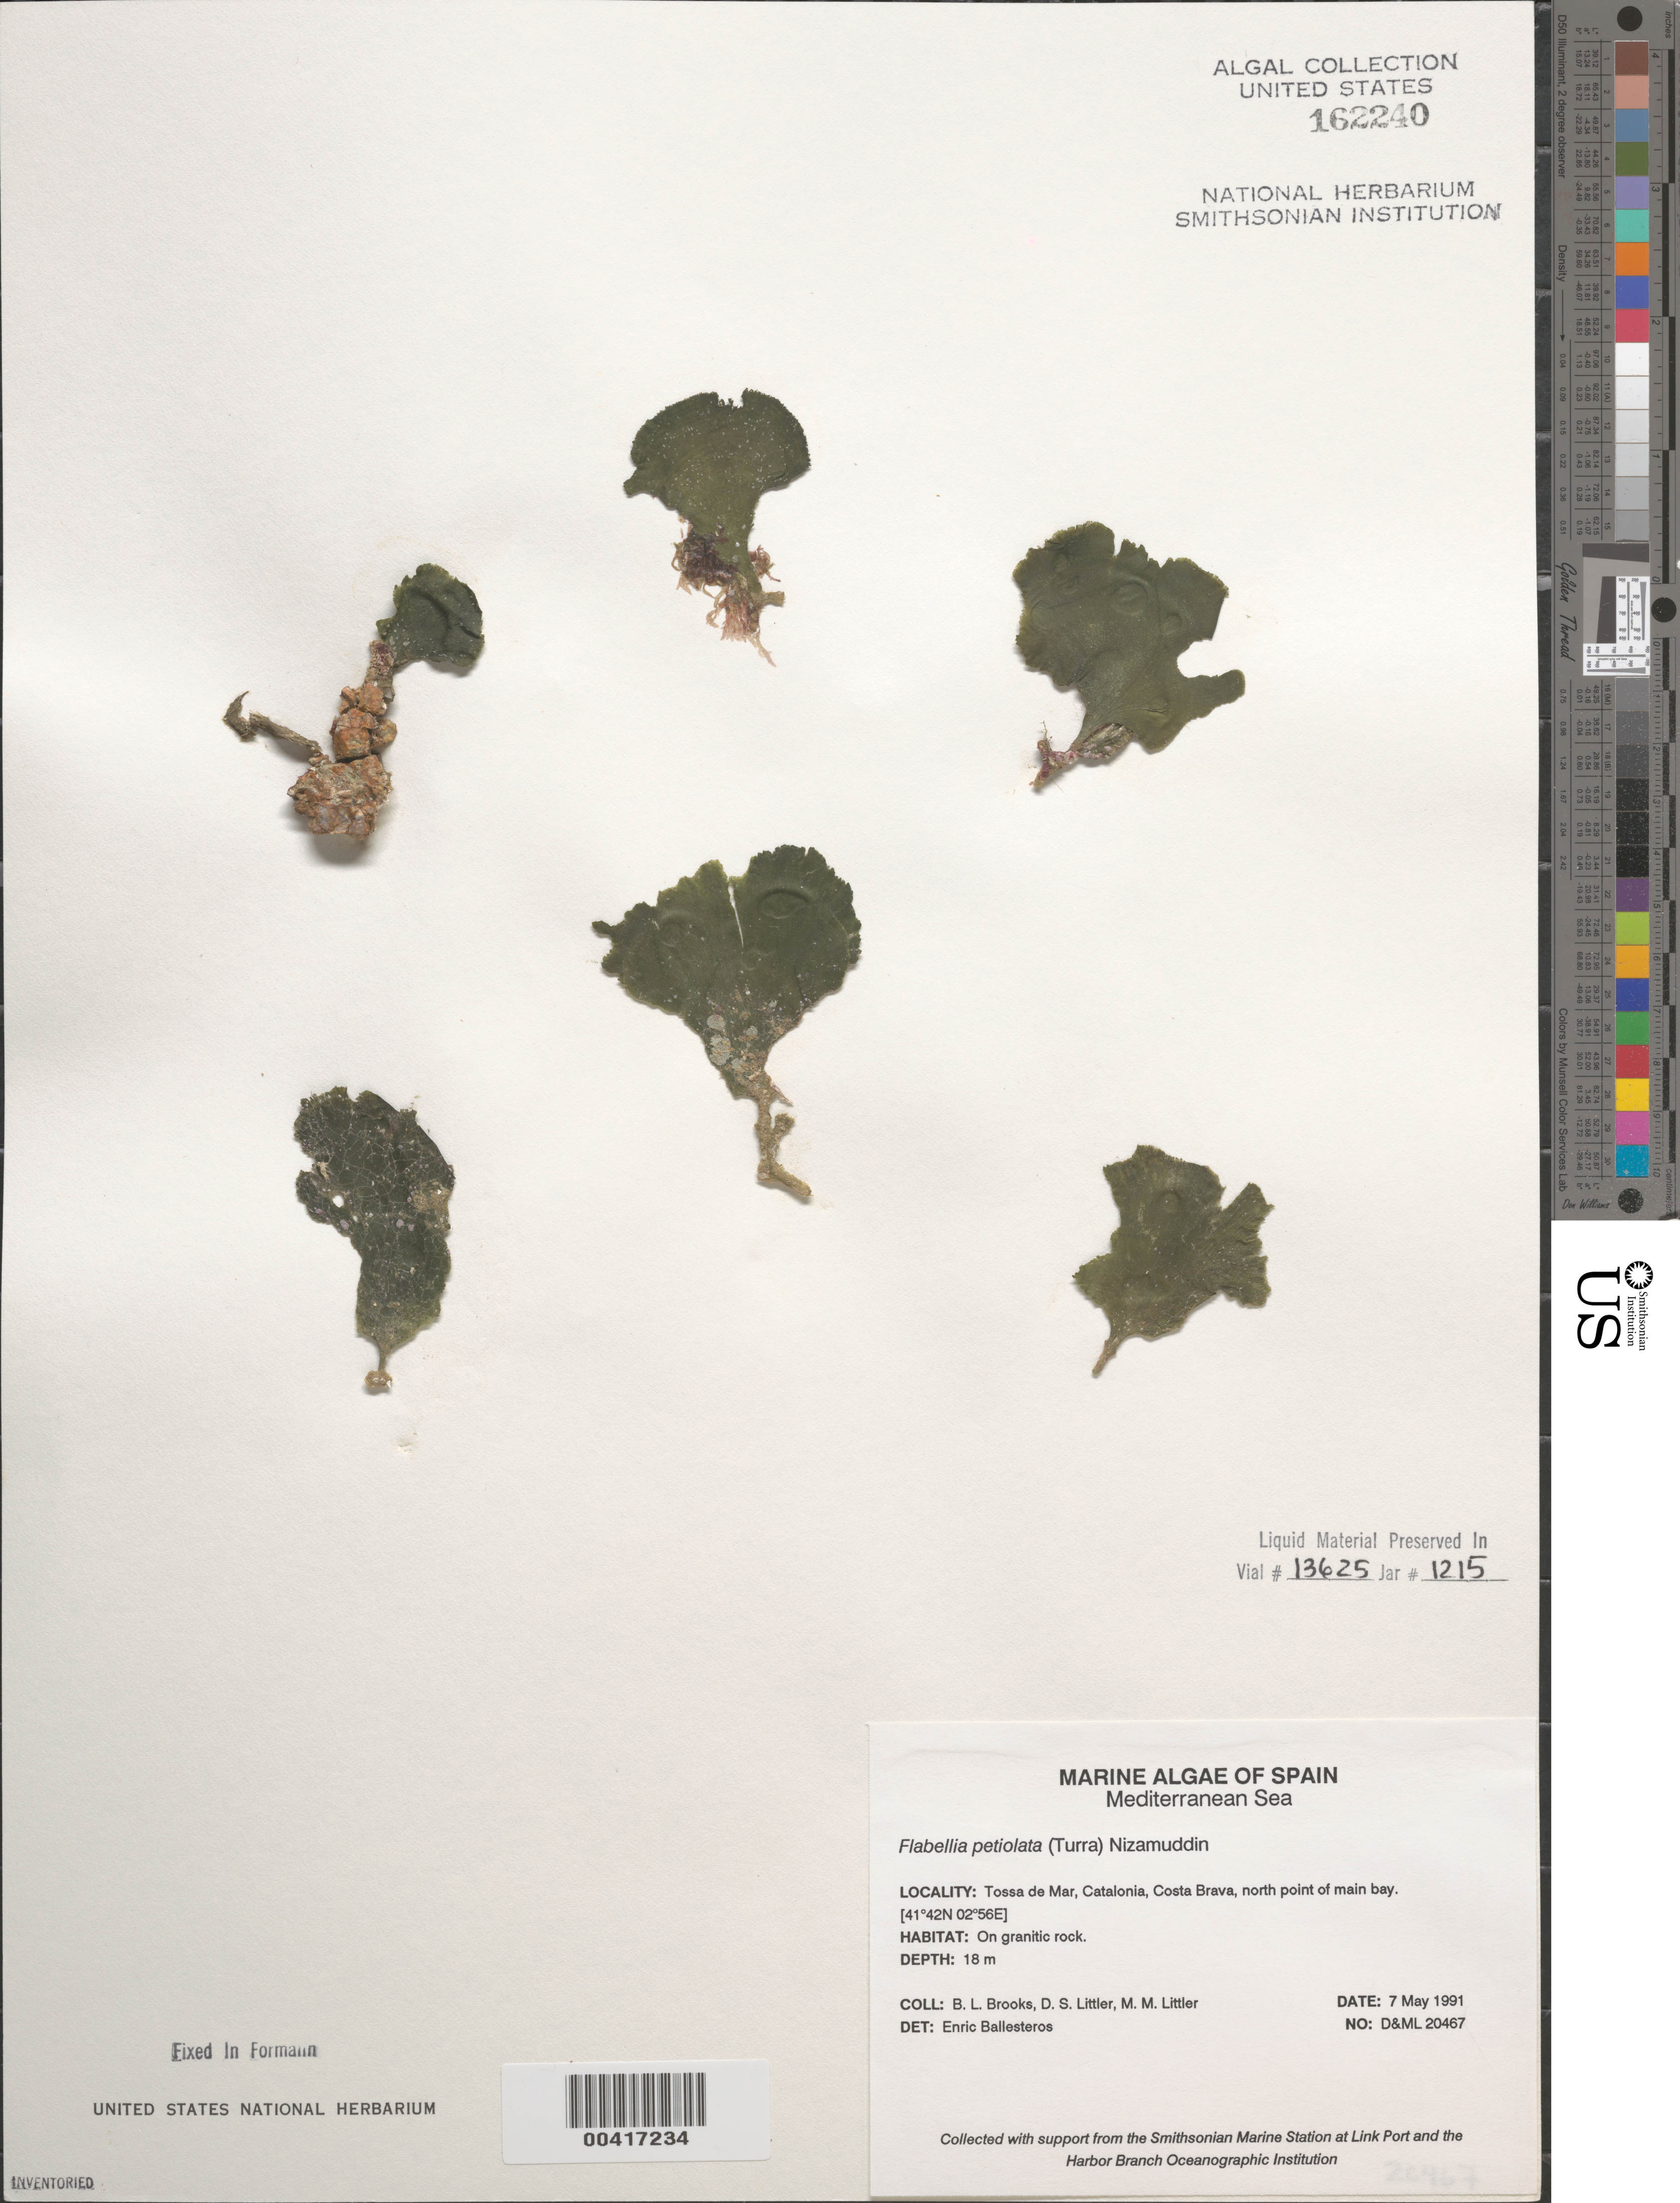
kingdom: Plantae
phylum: Chlorophyta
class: Ulvophyceae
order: Bryopsidales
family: Codiaceae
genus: Flabellia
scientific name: Flabellia petiolata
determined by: Ballesteros, E.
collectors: B. Brooks, D. S. Littler & M. M. Littler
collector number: D&ML 20467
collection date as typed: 07 May 1991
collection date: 1991-05-07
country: Spain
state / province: Catalunya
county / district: Girona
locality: Tossa de Mar, Costa Brava, Catalonia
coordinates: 41 42N, 02 56E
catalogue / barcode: US 162240